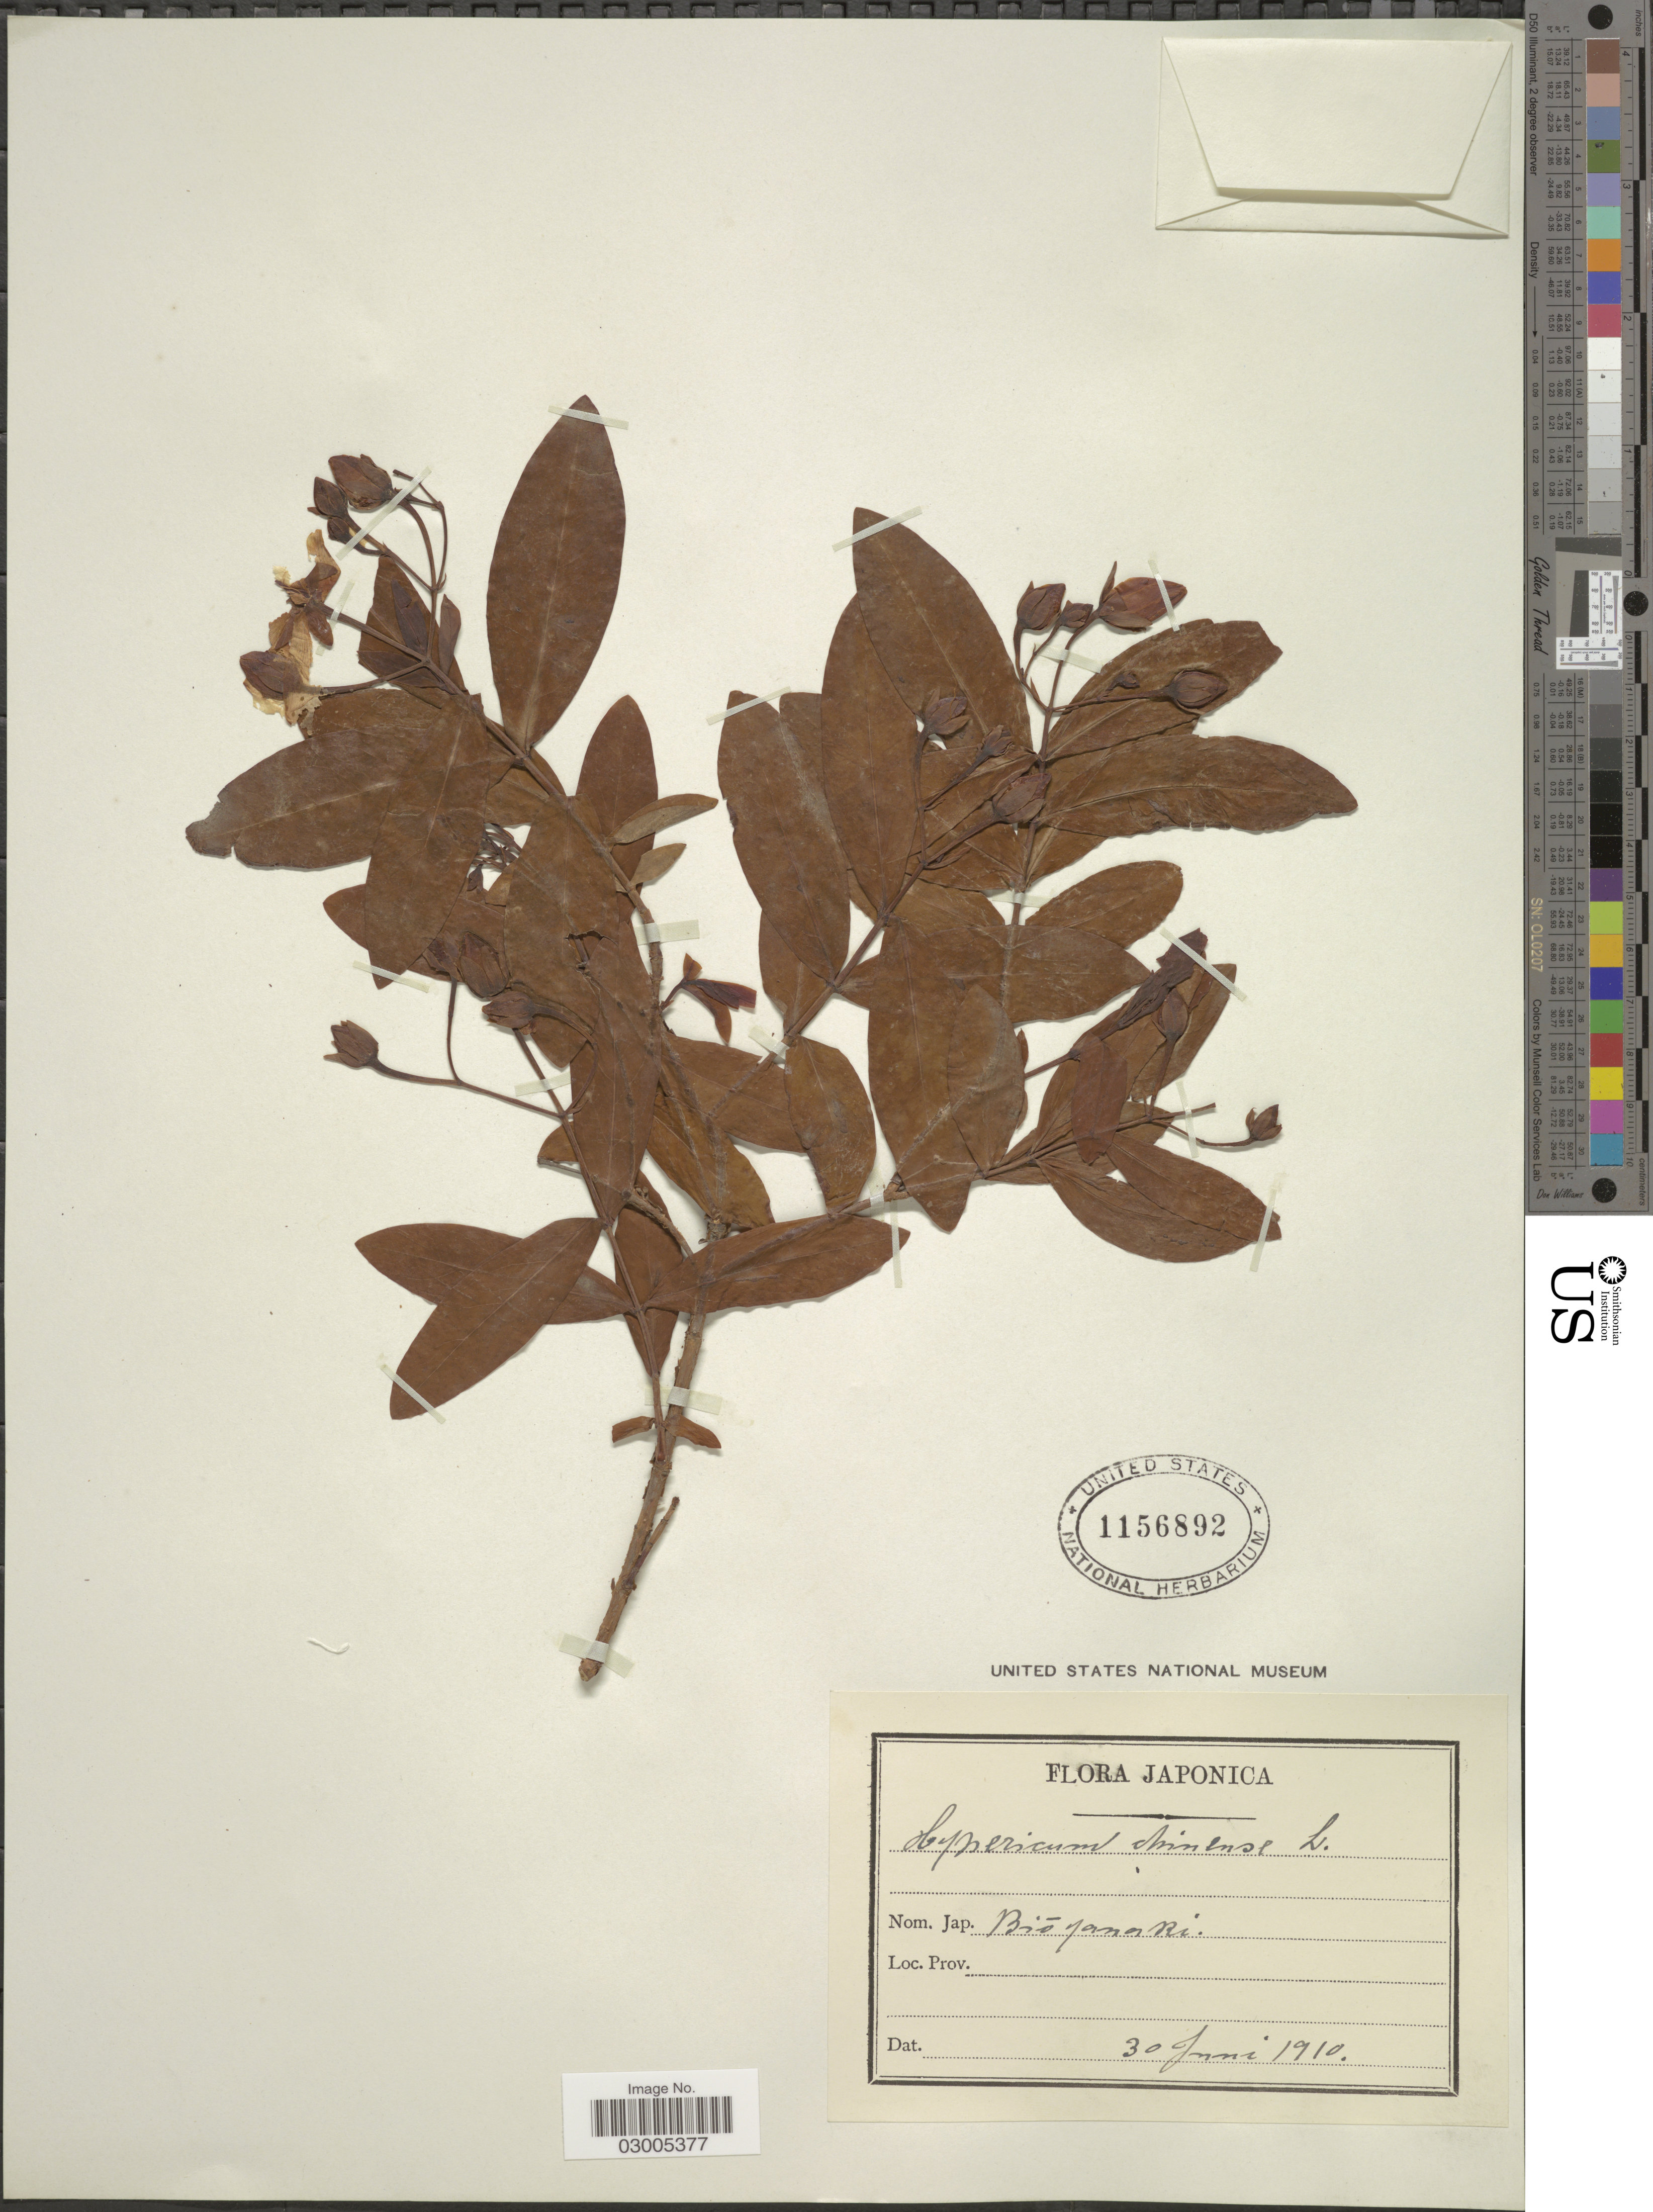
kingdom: Plantae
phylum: Tracheophyta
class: Magnoliopsida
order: Malpighiales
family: Hypericaceae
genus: Hypericum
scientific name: Hypericum monogynum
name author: L.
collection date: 1910-06-30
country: Japan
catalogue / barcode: US 1156892